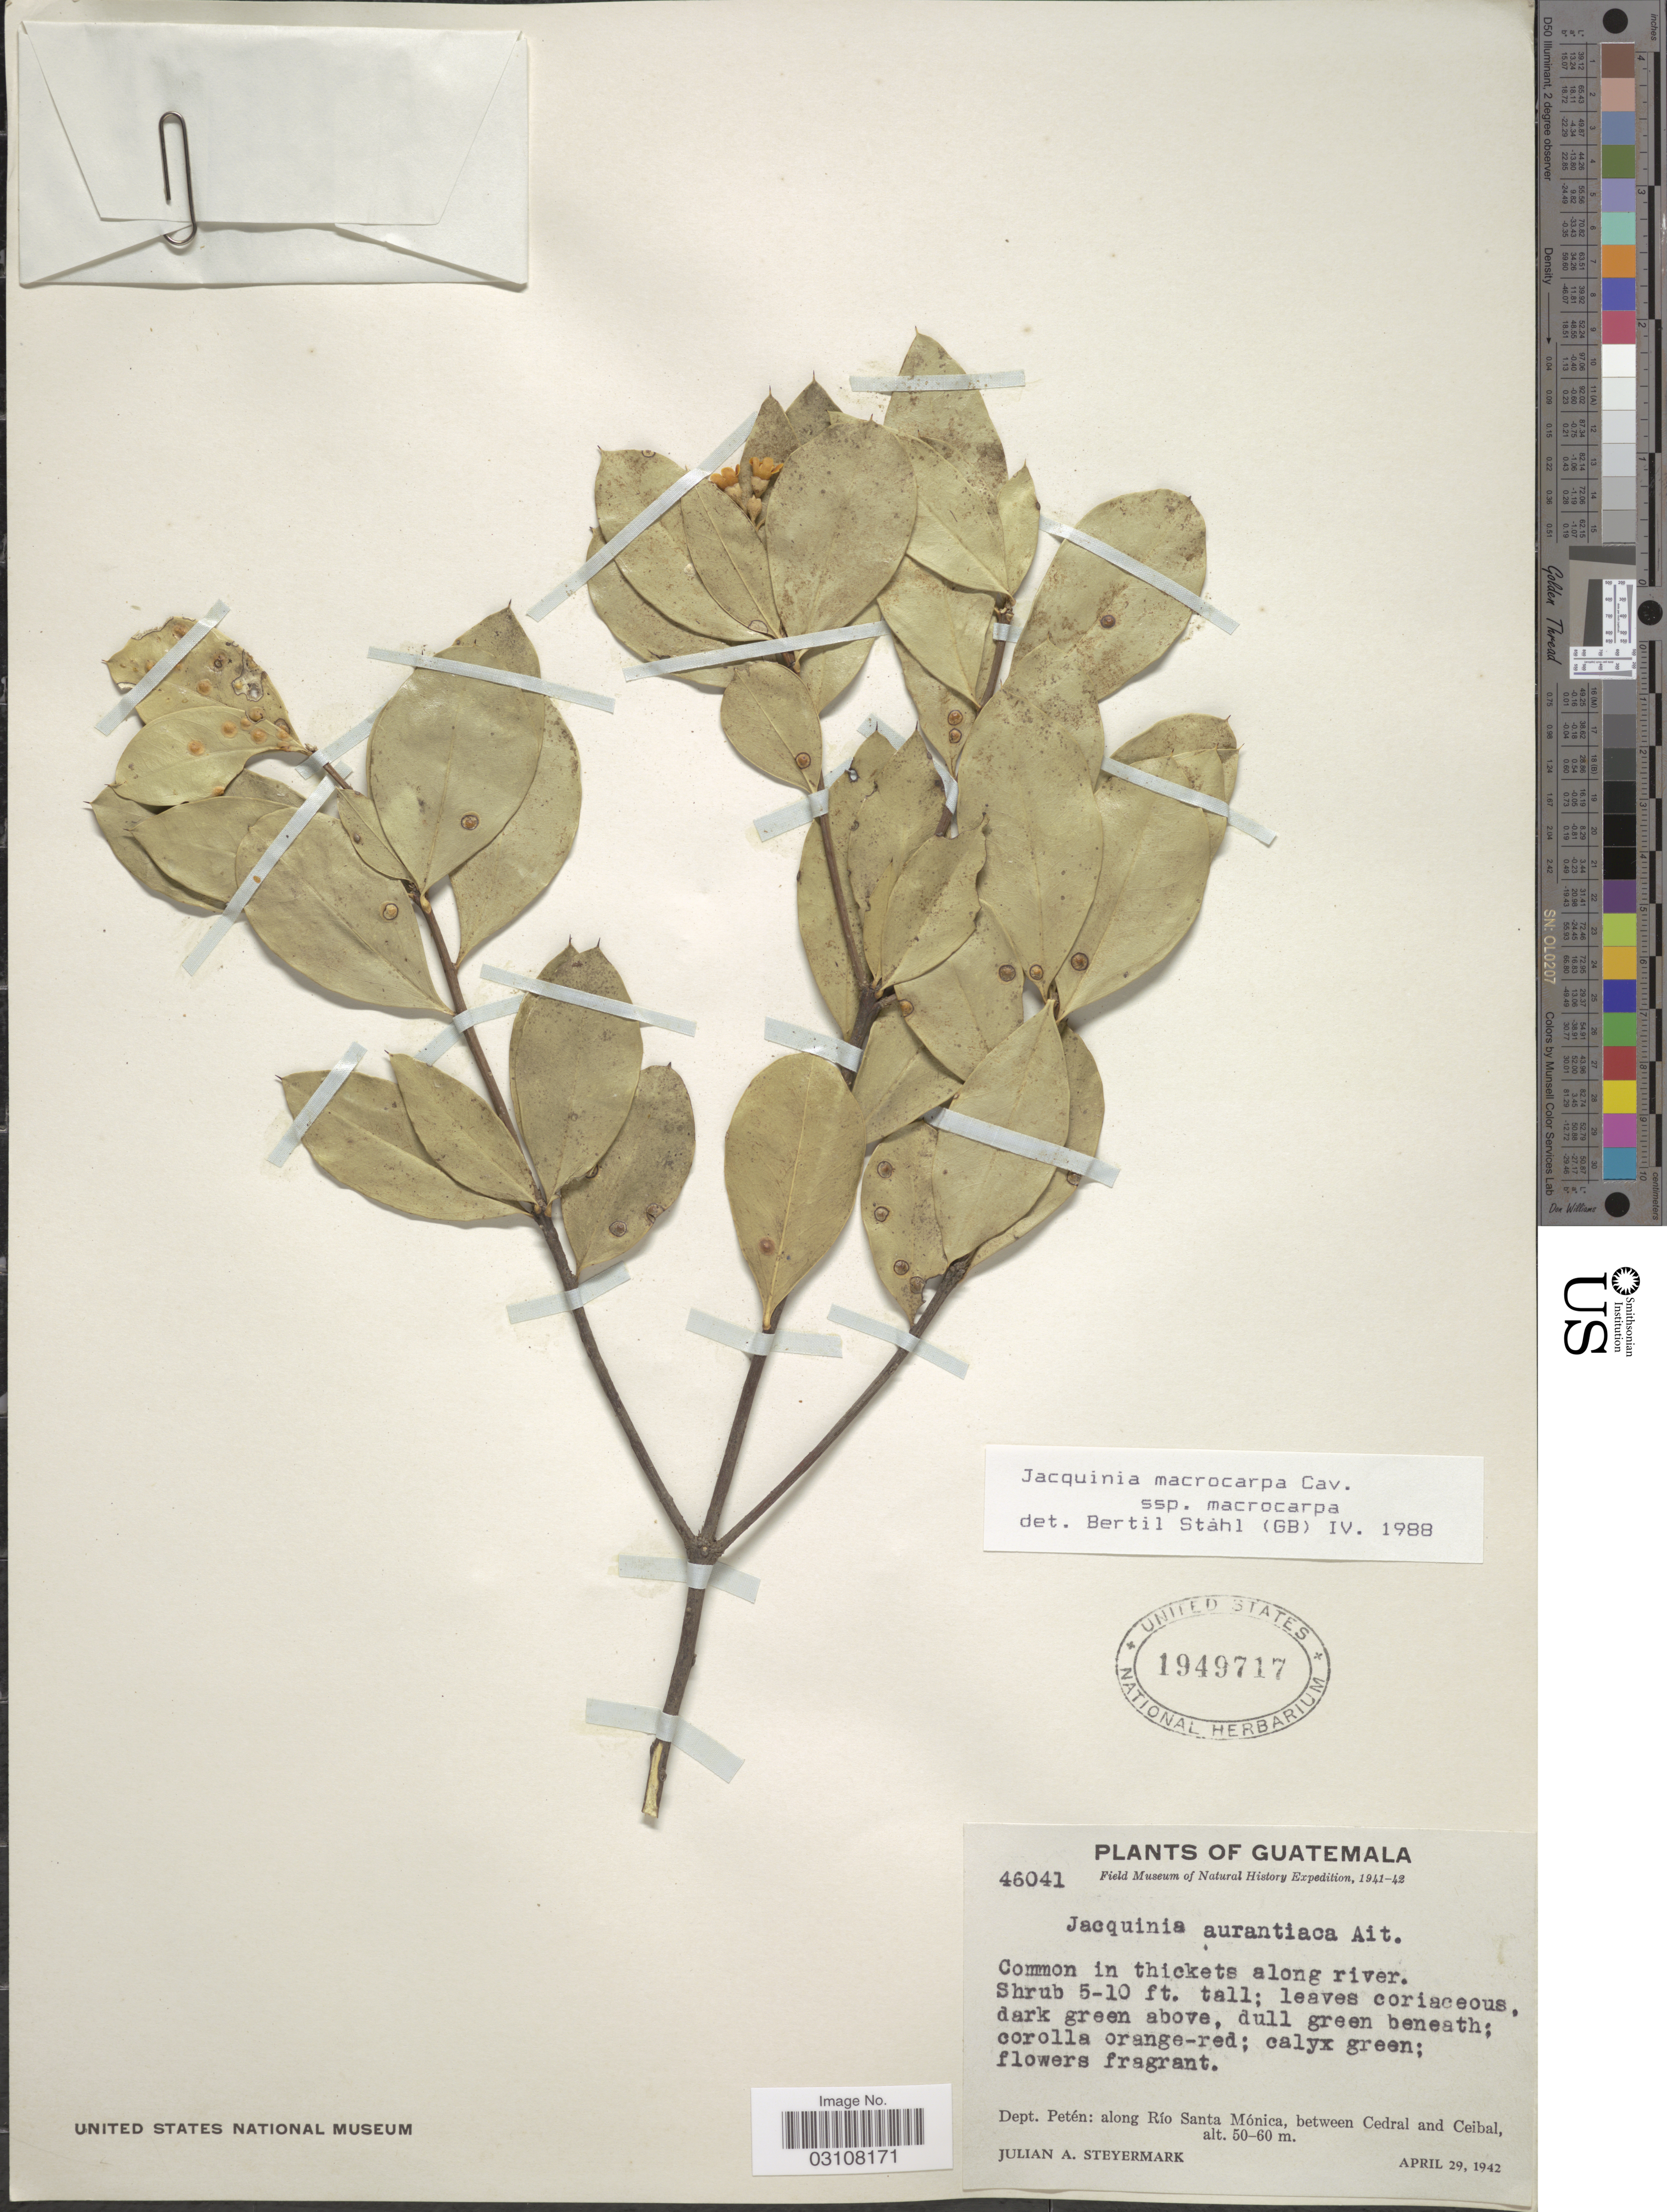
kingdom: Plantae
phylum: Tracheophyta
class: Magnoliopsida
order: Ericales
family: Primulaceae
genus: Jacquinia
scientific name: Jacquinia macrocarpa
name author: Cav.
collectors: J. Steyermark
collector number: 46041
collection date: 1942-04-29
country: Guatemala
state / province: El Petén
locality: Dept. Petén: along Río Santa Mónica, between Cedral and Ceibal.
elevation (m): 50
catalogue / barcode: US 1949717